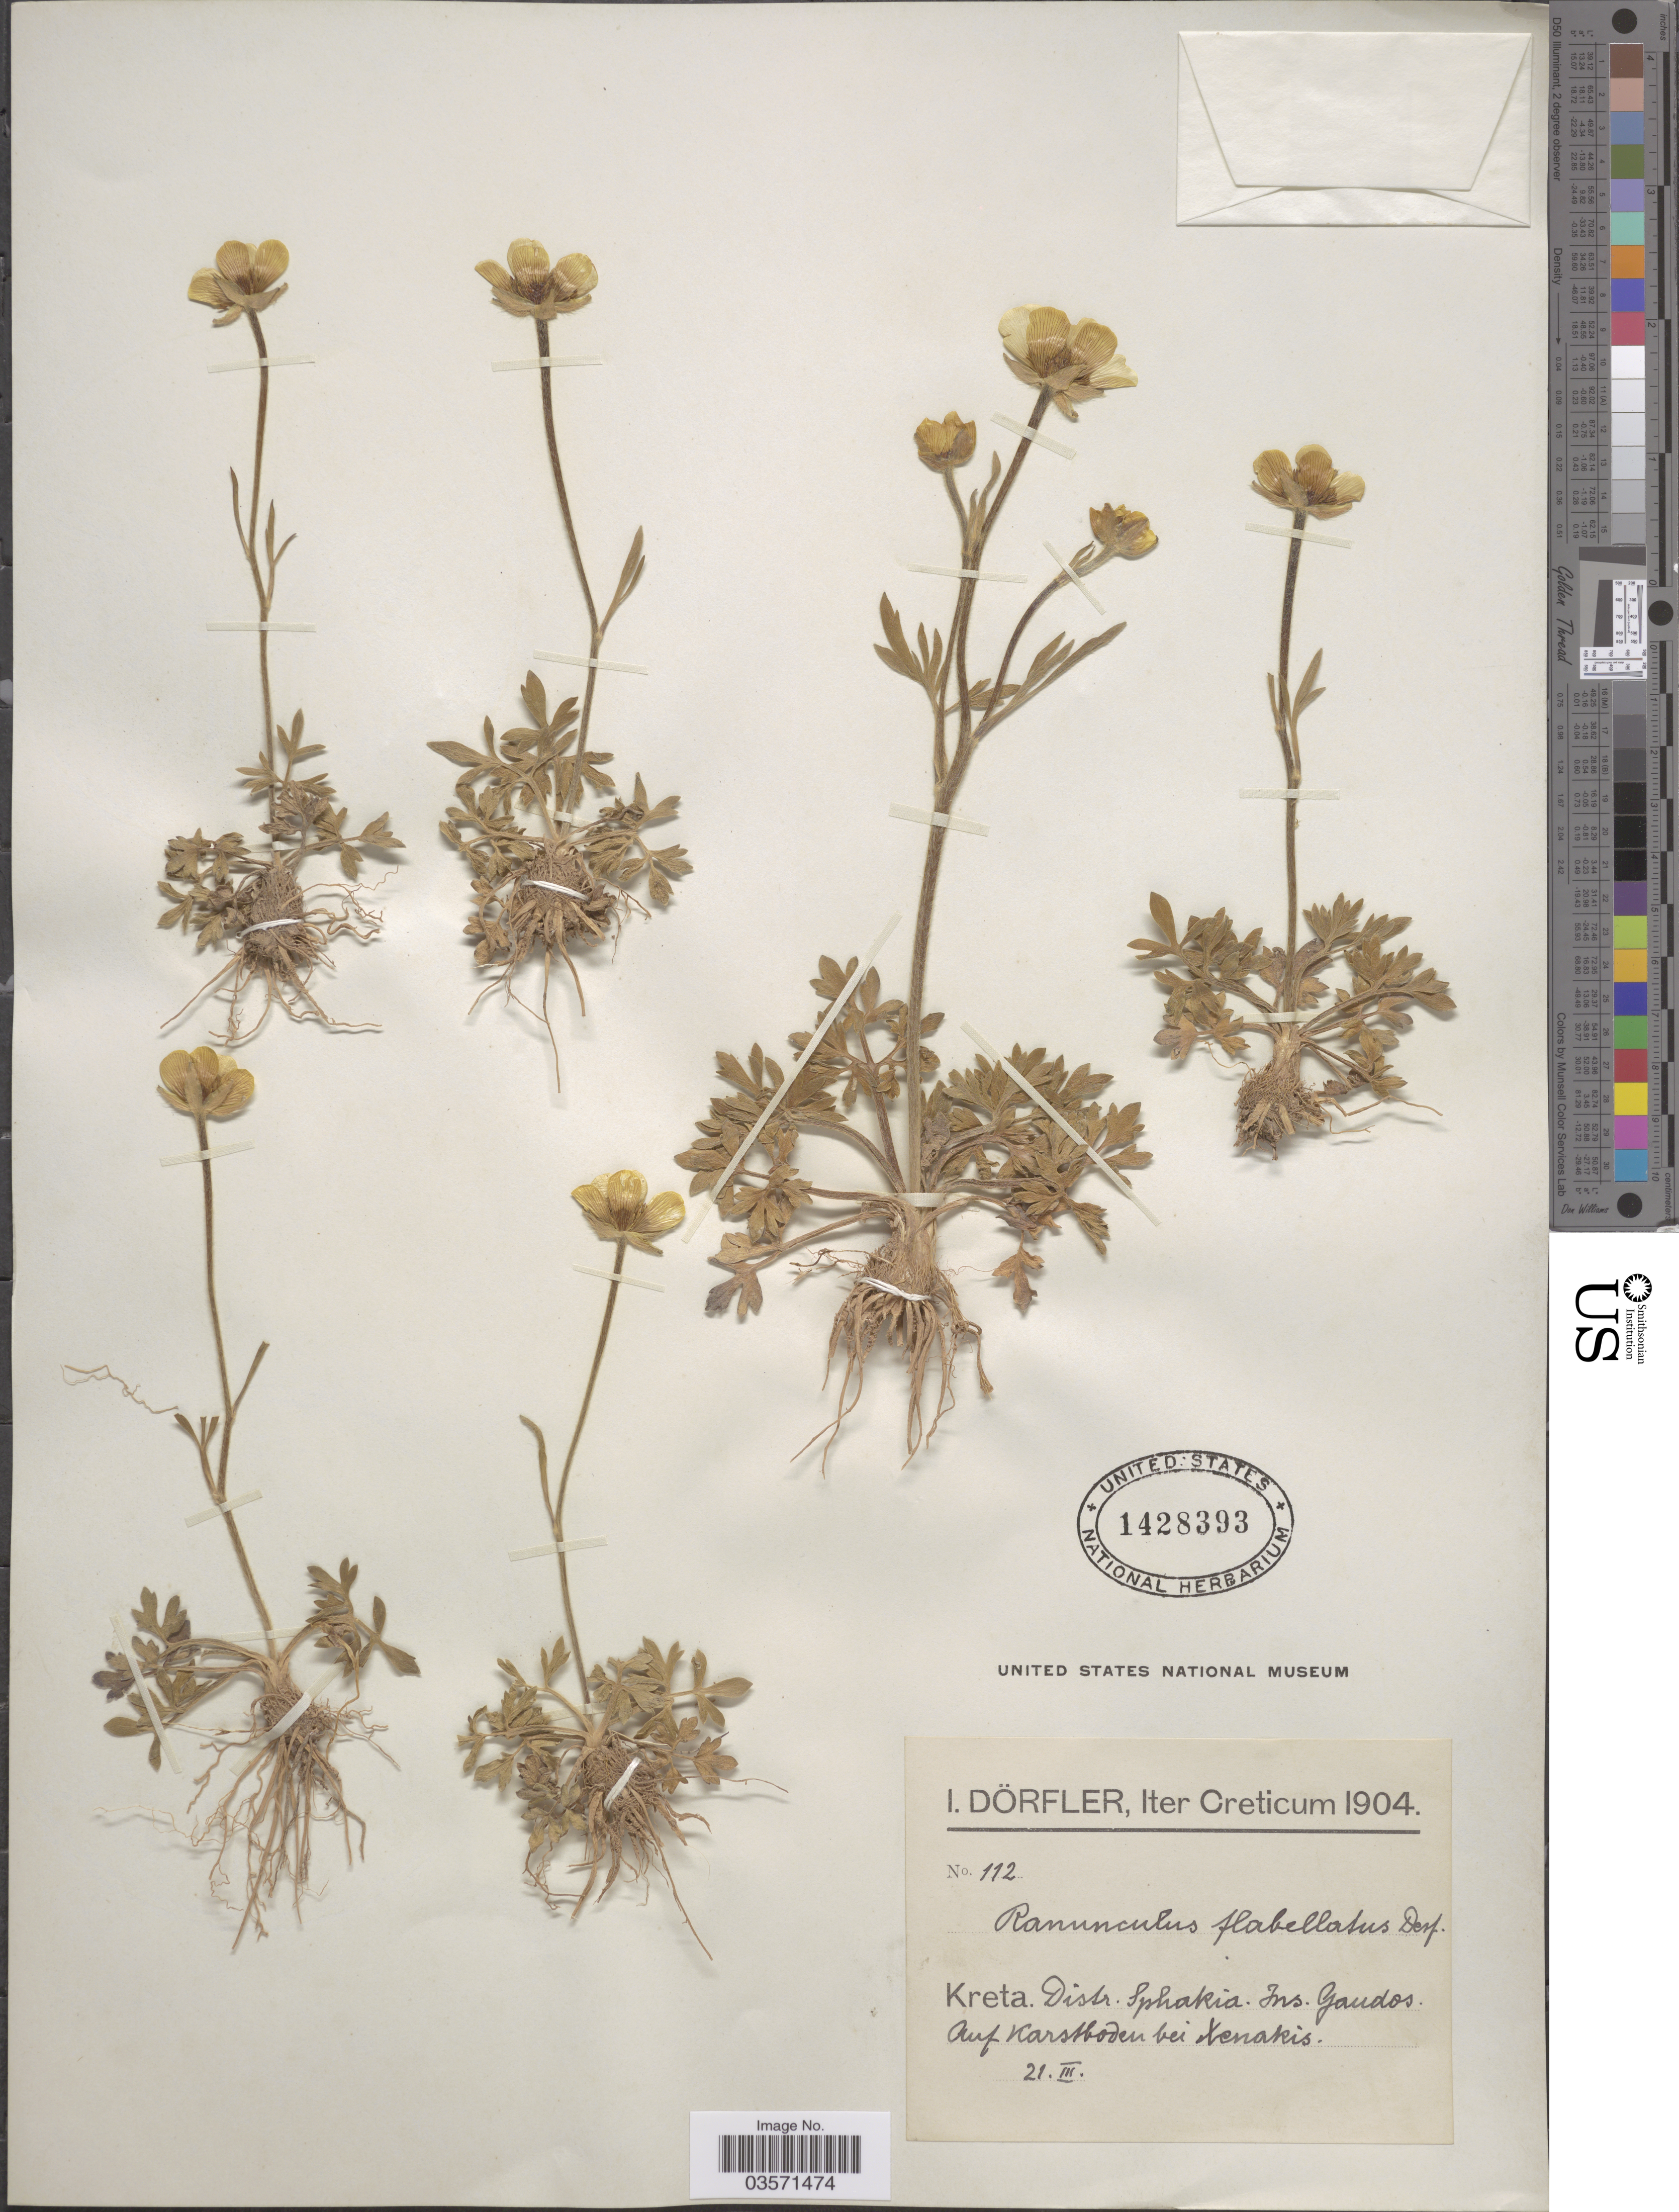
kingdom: Plantae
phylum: Tracheophyta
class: Magnoliopsida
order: Ranunculales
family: Ranunculaceae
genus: Ranunculus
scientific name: Ranunculus flabellaris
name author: Raf.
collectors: I. Dörfler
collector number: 112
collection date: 1904-03-21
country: Greece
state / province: Crete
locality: Creticum. Kreta. Distr. Sphakia. Ins. Gaudos. Auf Karstboden bei Xenakis.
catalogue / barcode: US 1428393